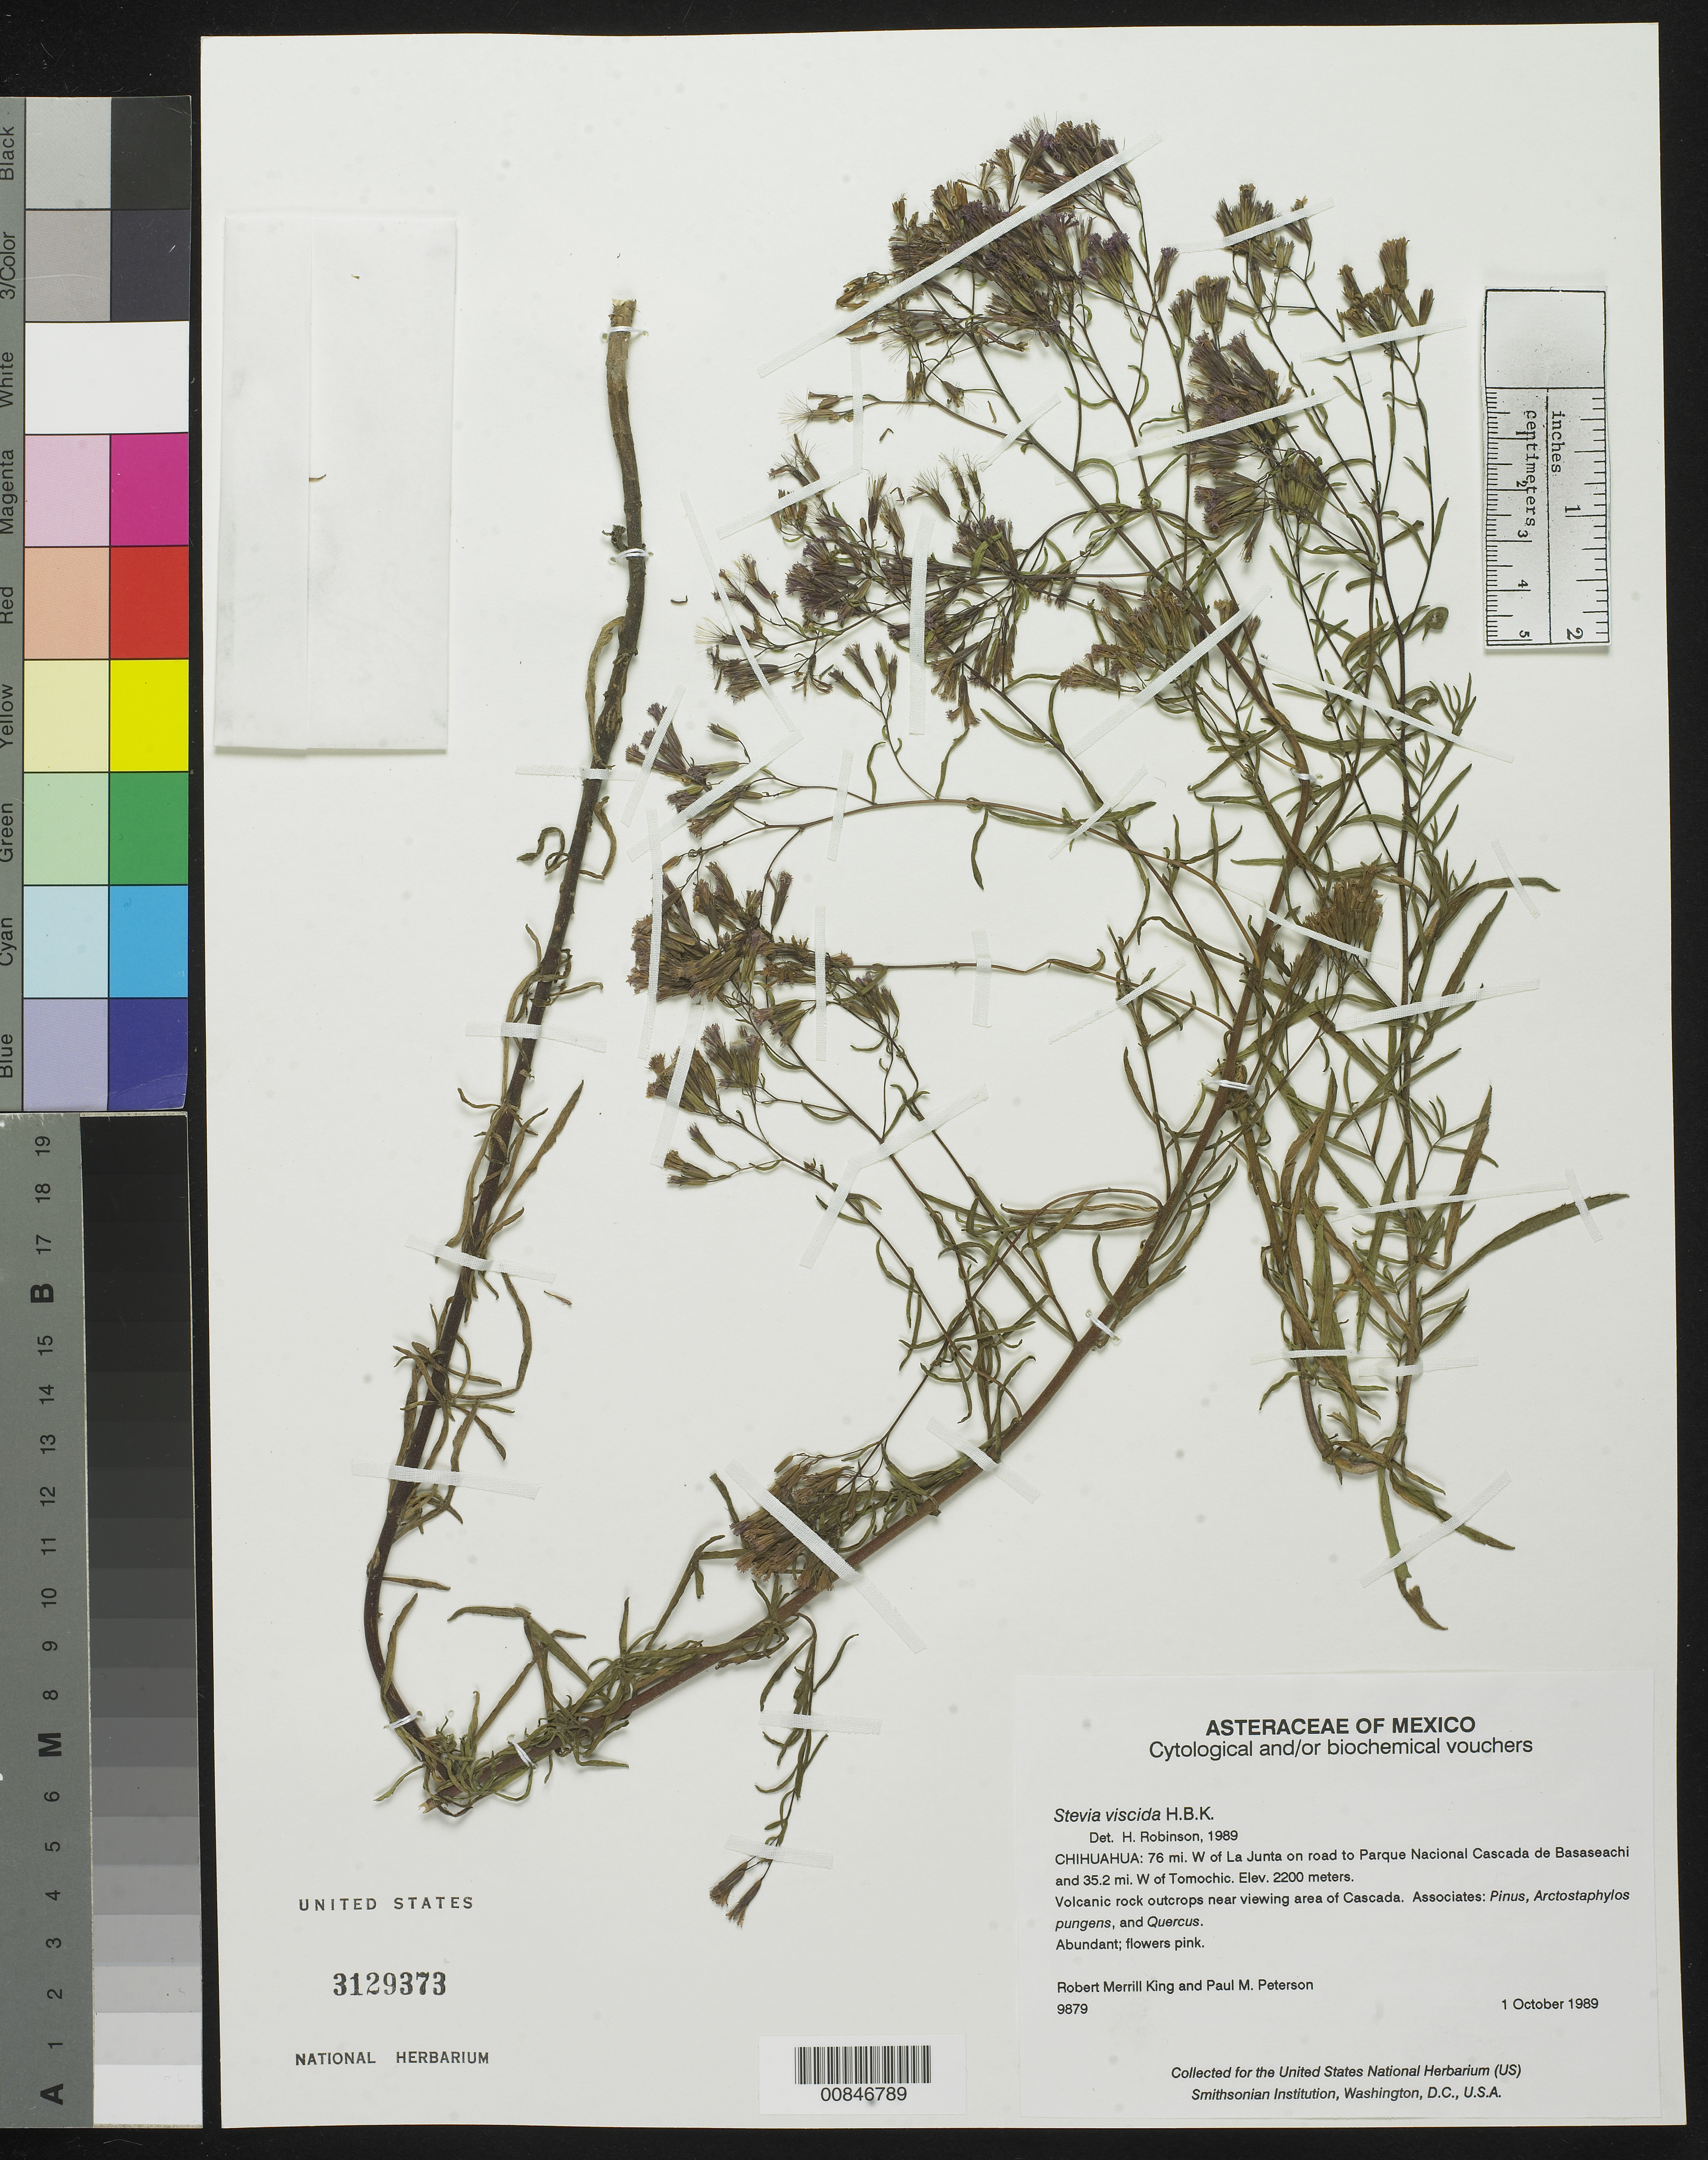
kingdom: Plantae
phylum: Tracheophyta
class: Magnoliopsida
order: Asterales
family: Asteraceae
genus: Stevia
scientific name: Stevia viscida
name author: Kunth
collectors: R. M. King & P. M. Peterson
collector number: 9879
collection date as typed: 01 Oct 1989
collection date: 1989-10-01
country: Mexico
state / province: Chihuahua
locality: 76 mi. W of La Junta on road to Parque Nacional Cascada de Basaseachic and 35.2 mi. W of Tomochic.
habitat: Volcanic rock outcrops near viewing area of Cascada. Associates: Pinus, Arctostaphylos pungens, and Quercus.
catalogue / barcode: US 3129373